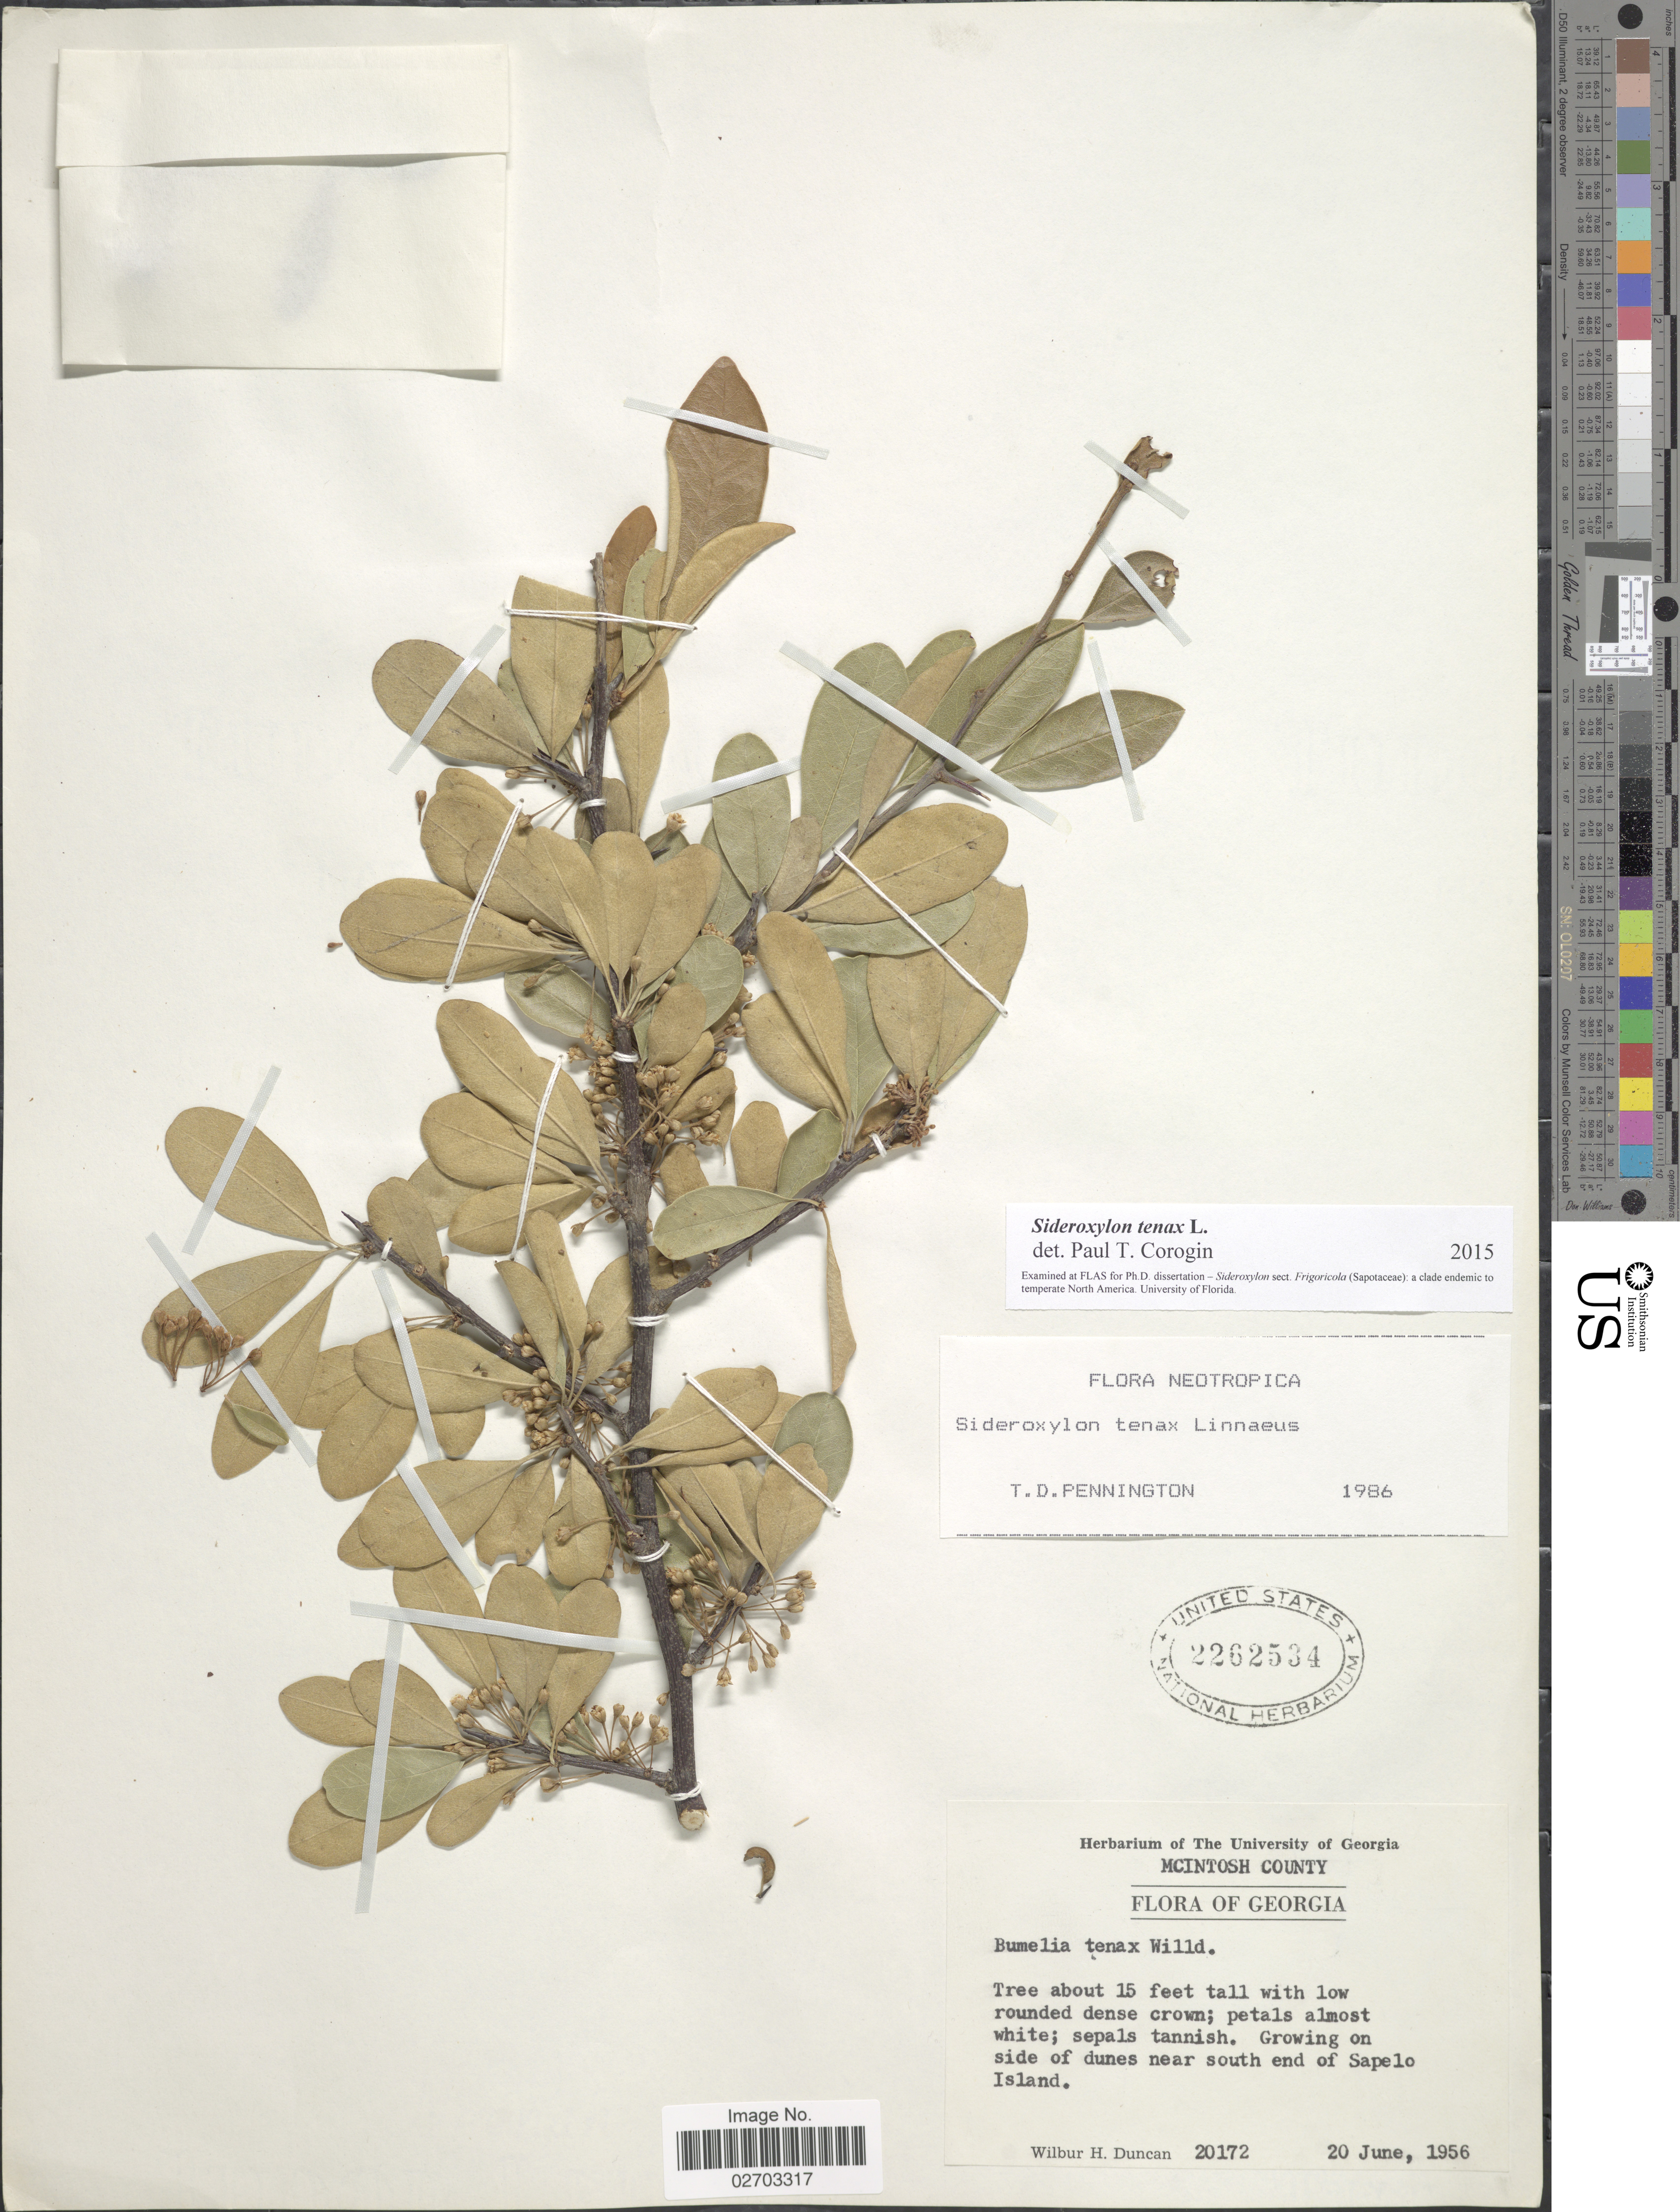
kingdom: Plantae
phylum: Tracheophyta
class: Magnoliopsida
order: Ericales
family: Sapotaceae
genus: Sideroxylon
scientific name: Sideroxylon tenax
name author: L.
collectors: W. H. Duncan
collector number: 20172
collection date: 1956-06-20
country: United States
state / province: Georgia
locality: Mctintosh County, growing on side of dunes near south end of Sapelo Island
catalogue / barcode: US 2262534